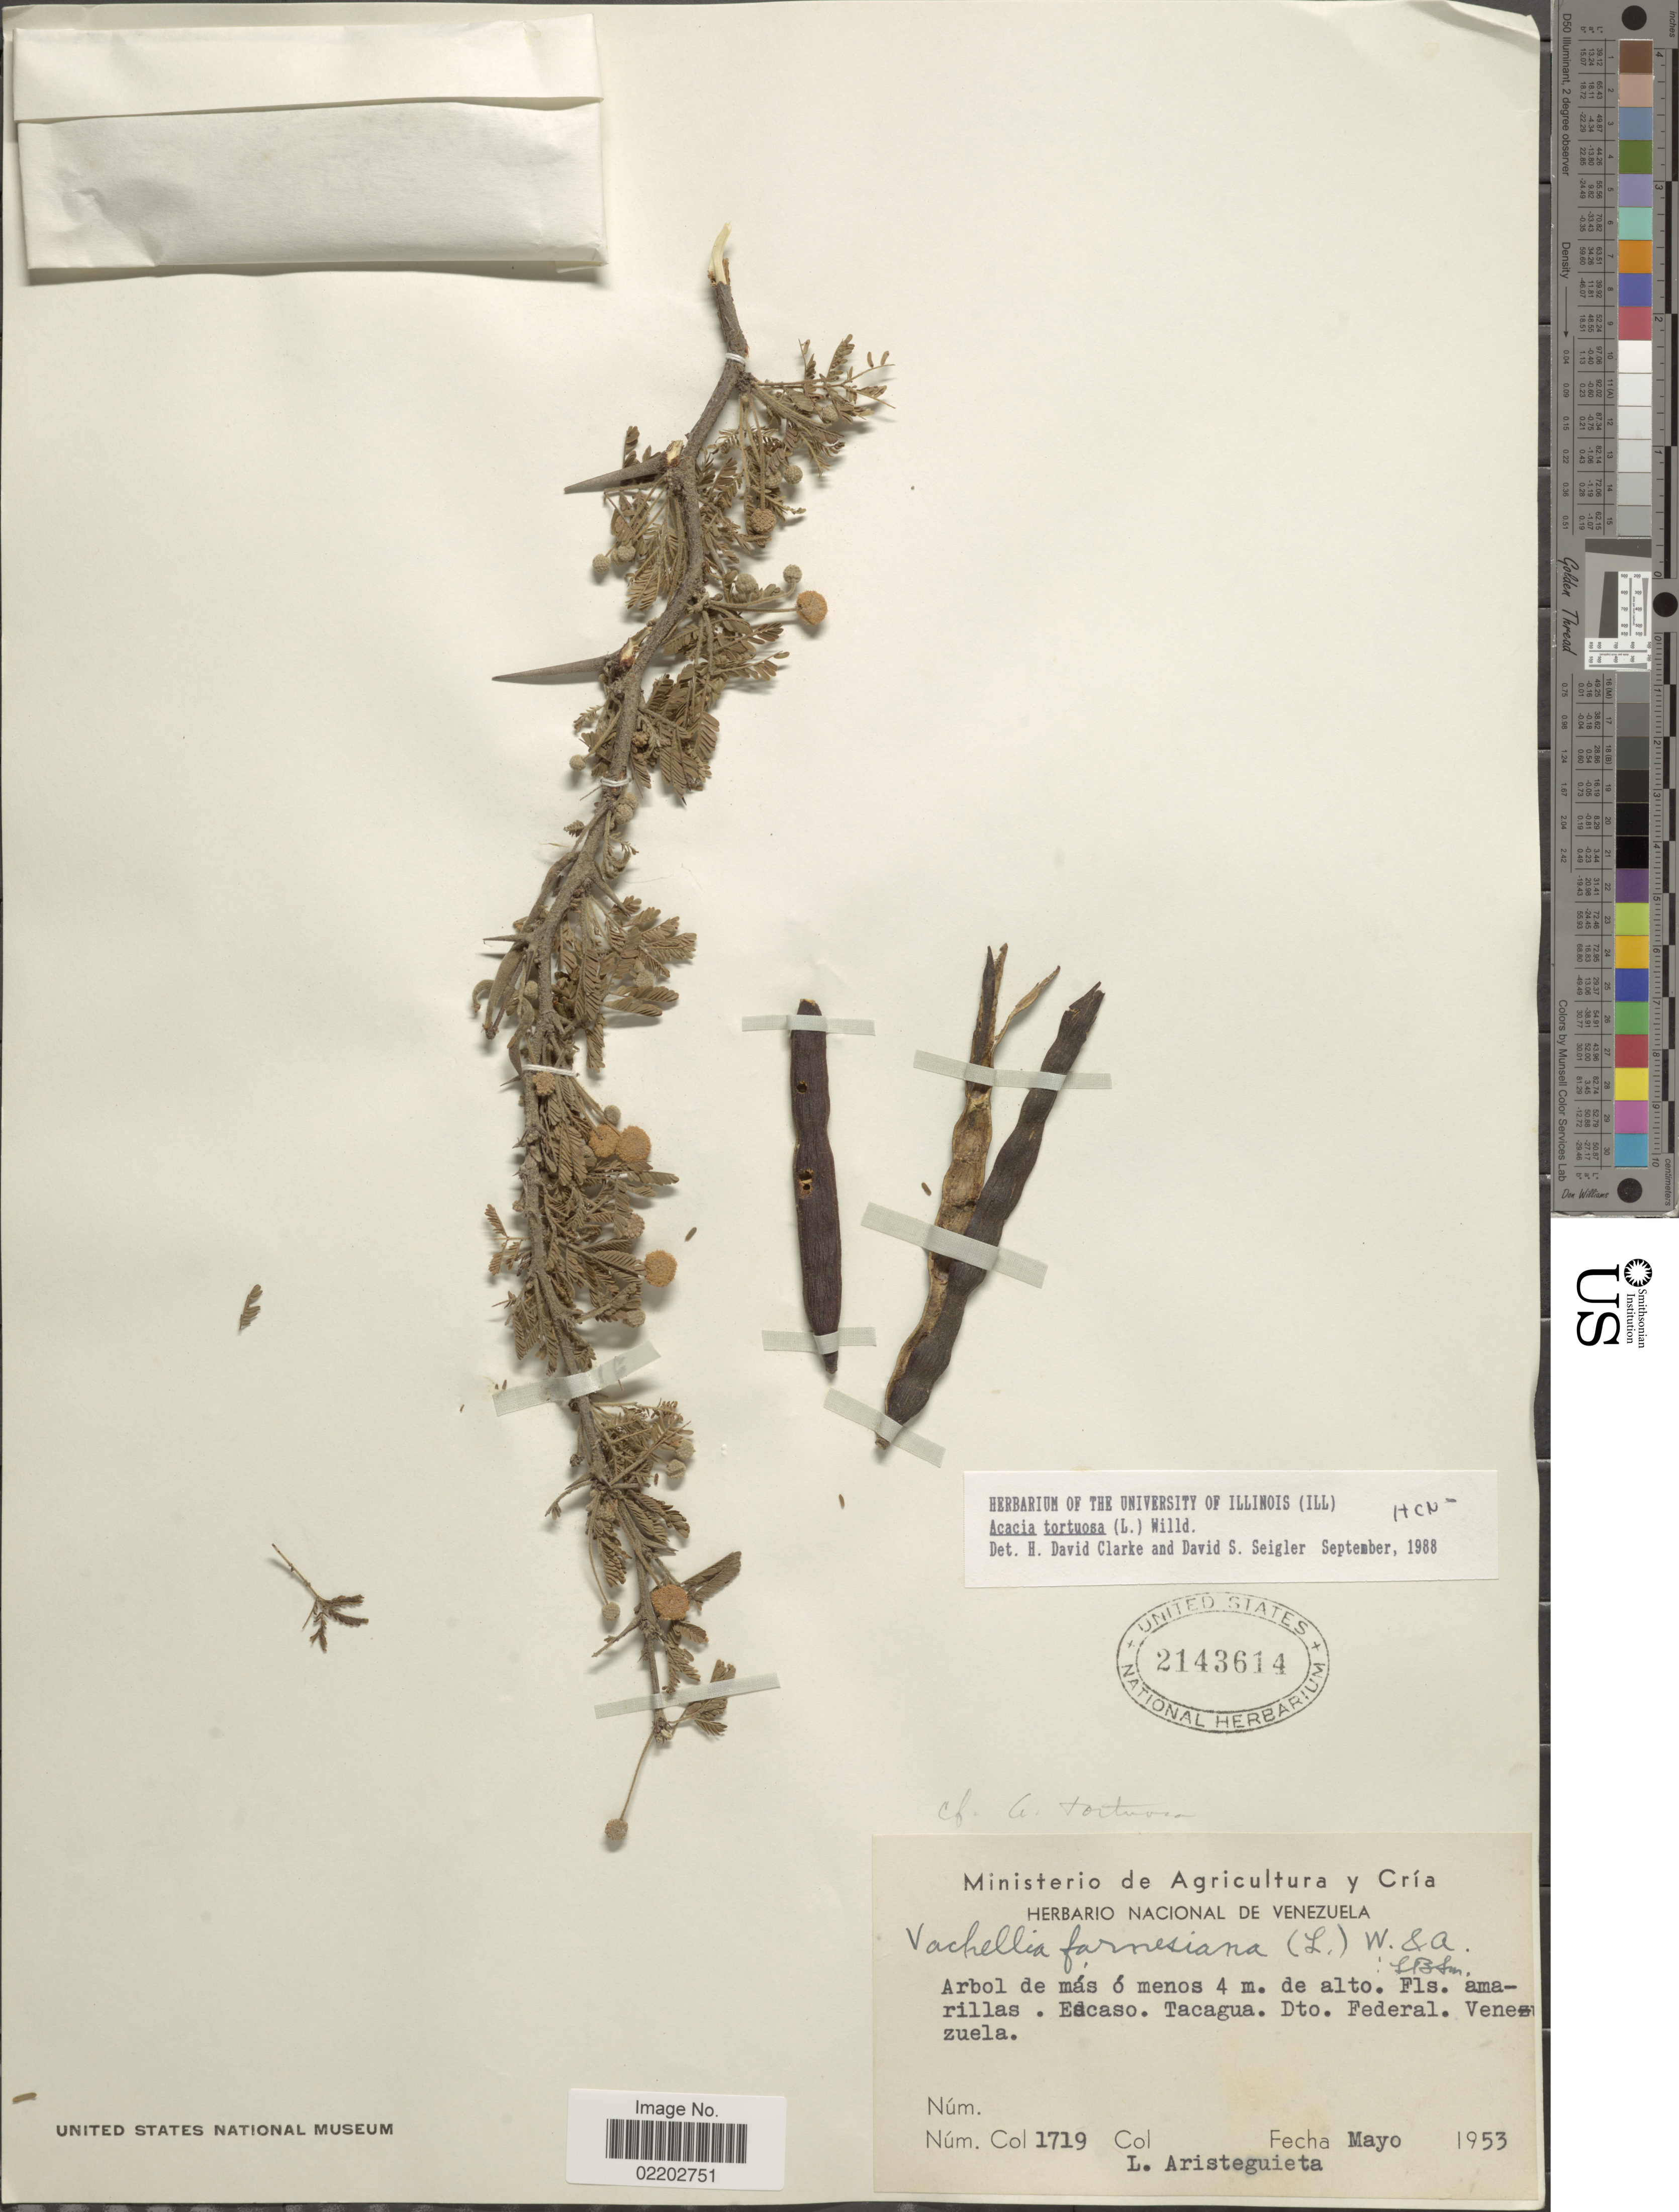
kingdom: Plantae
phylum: Tracheophyta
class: Magnoliopsida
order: Fabales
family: Fabaceae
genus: Vachellia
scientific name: Vachellia tortuosa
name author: (L.) Seigler & Ebinger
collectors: L. Aristeguieta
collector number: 1719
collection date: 1953-05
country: Venezuela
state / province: Distrito Federal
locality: Escaso, Tacagua, Dto. Federal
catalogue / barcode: US 2143614